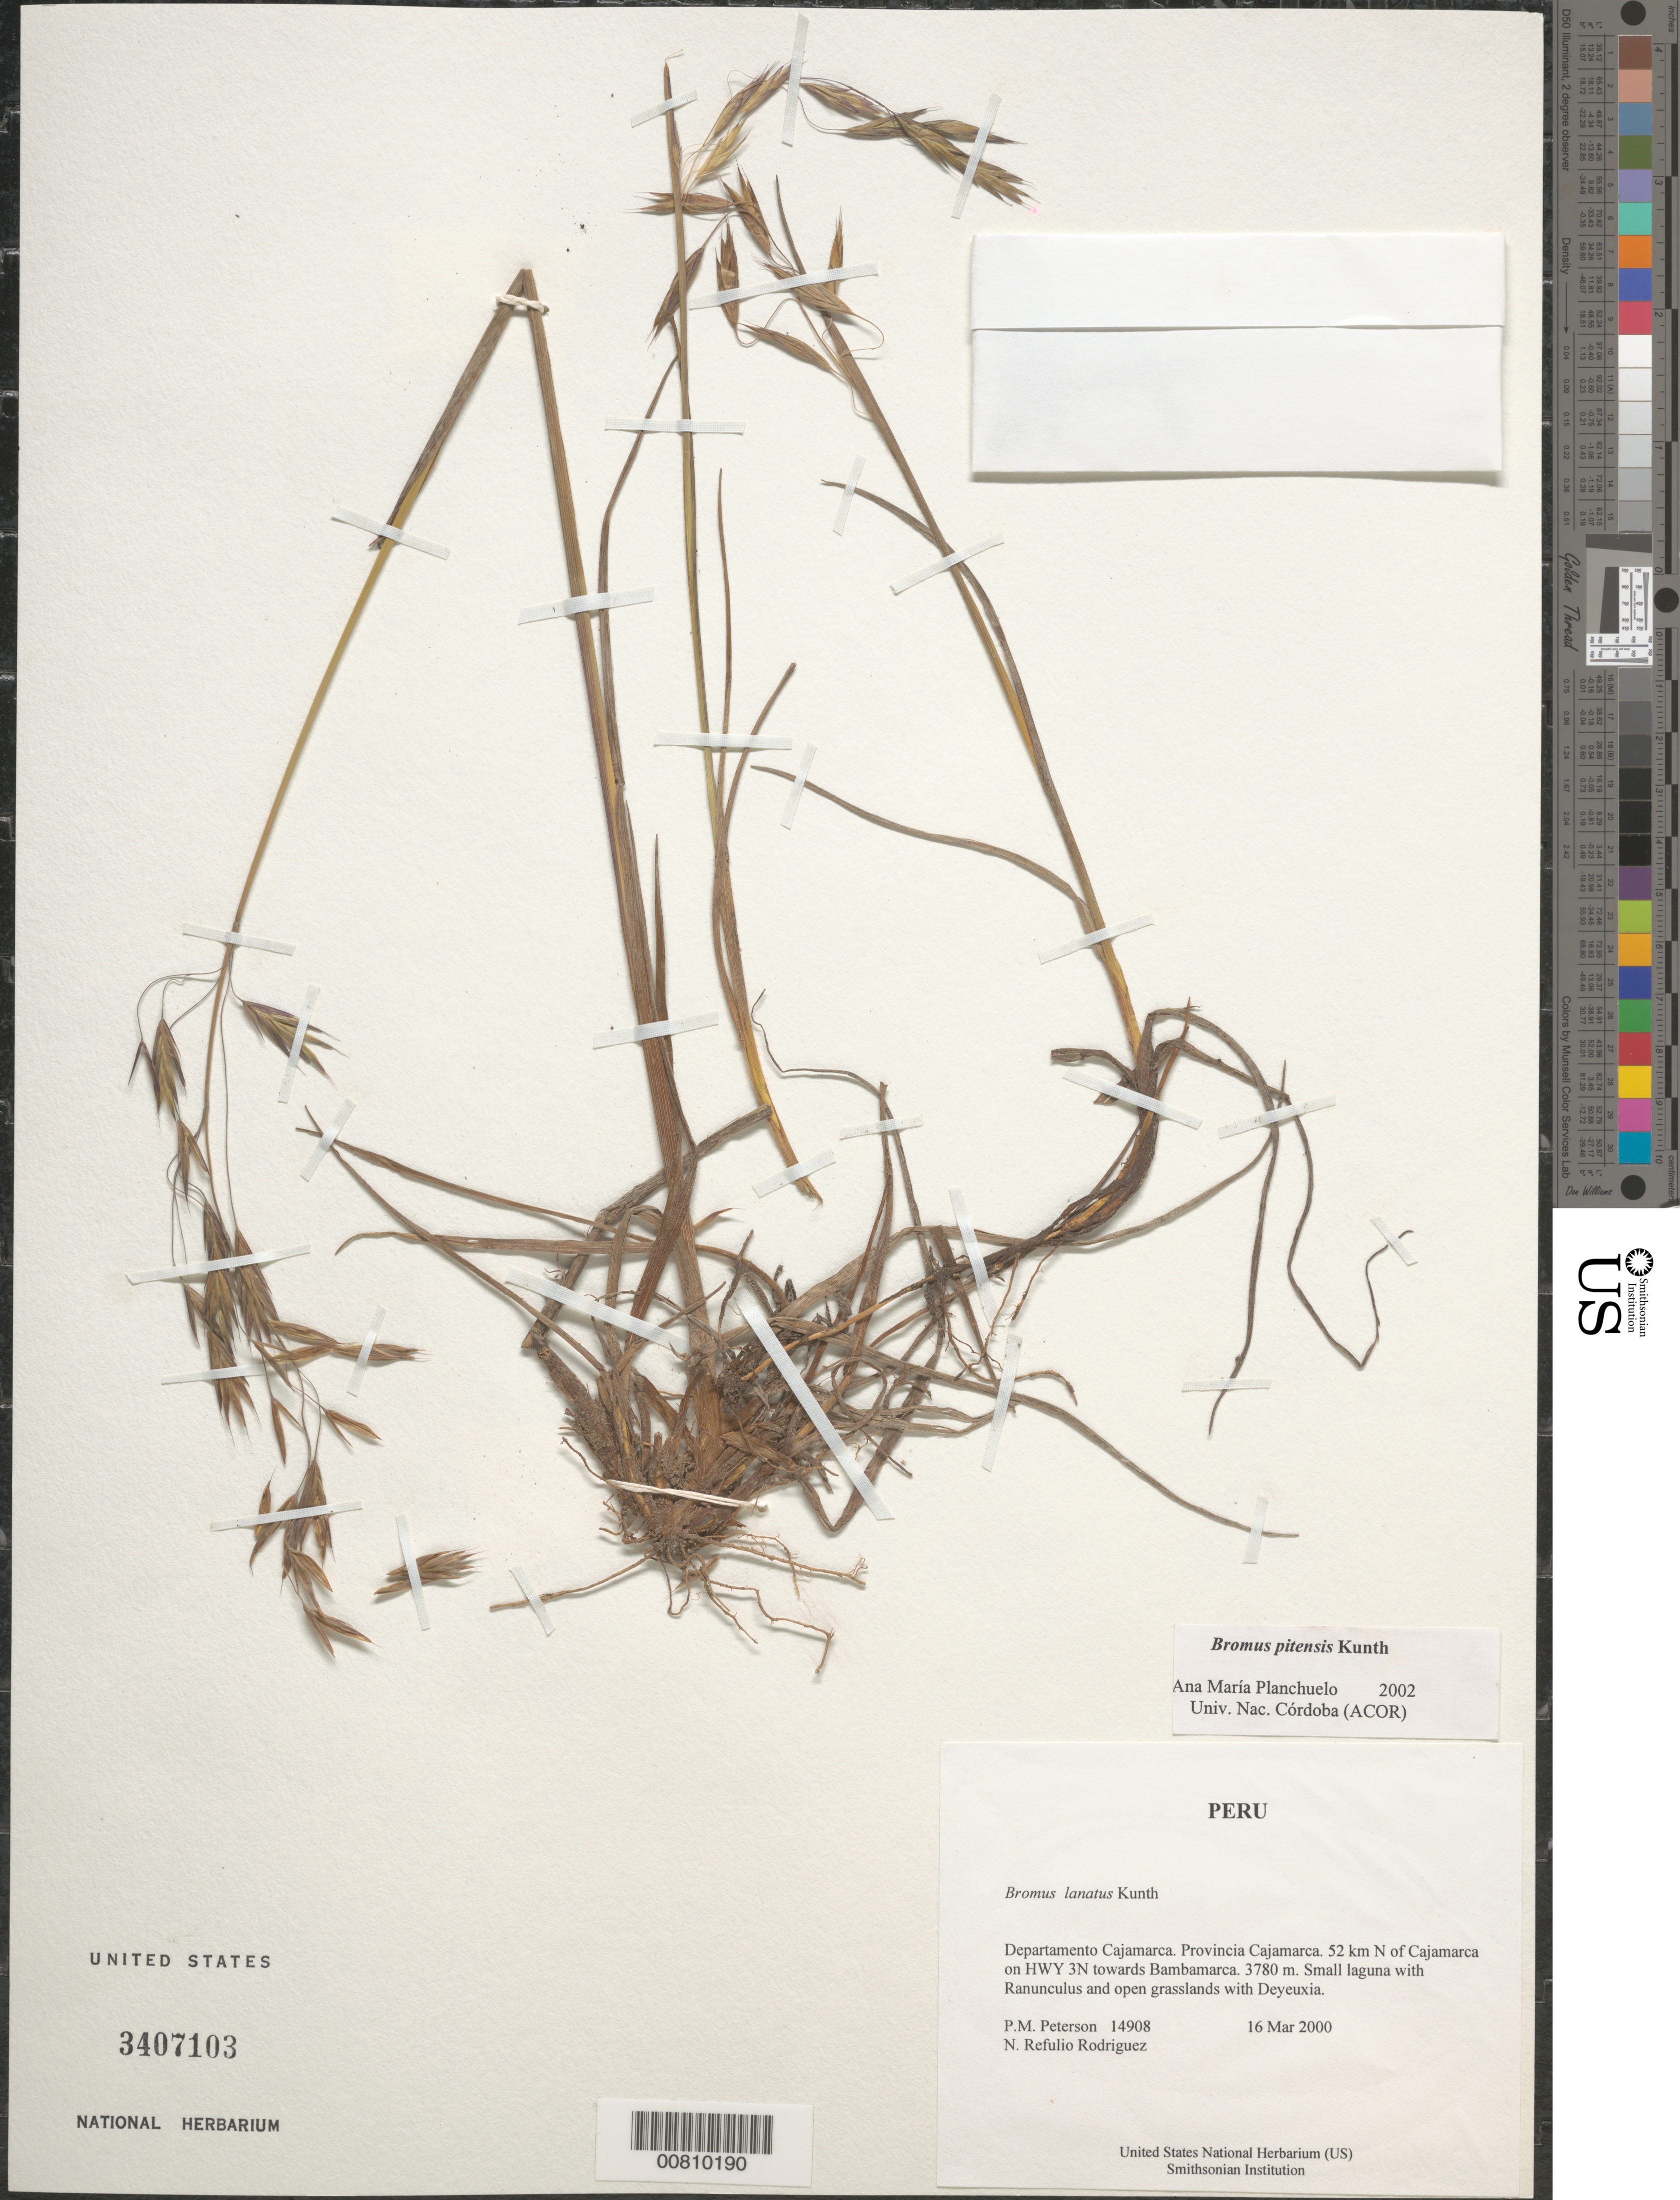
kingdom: Plantae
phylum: Tracheophyta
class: Liliopsida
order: Poales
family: Poaceae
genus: Bromus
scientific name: Bromus pitensis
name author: Kunth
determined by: Planchuelo, A. M.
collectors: P. M. Peterson & N. Refulio-Rodríguez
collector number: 14908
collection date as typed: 16 Mar 2000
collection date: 2000-03-16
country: Peru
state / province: Cajamarca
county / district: Cajamarca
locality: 52 km N of Cajamarca on HWY 3N towards Bambamarca.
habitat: Small laguna with Ranunculus and open grasslands with Deyeuxia.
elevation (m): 3780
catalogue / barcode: US 3407103